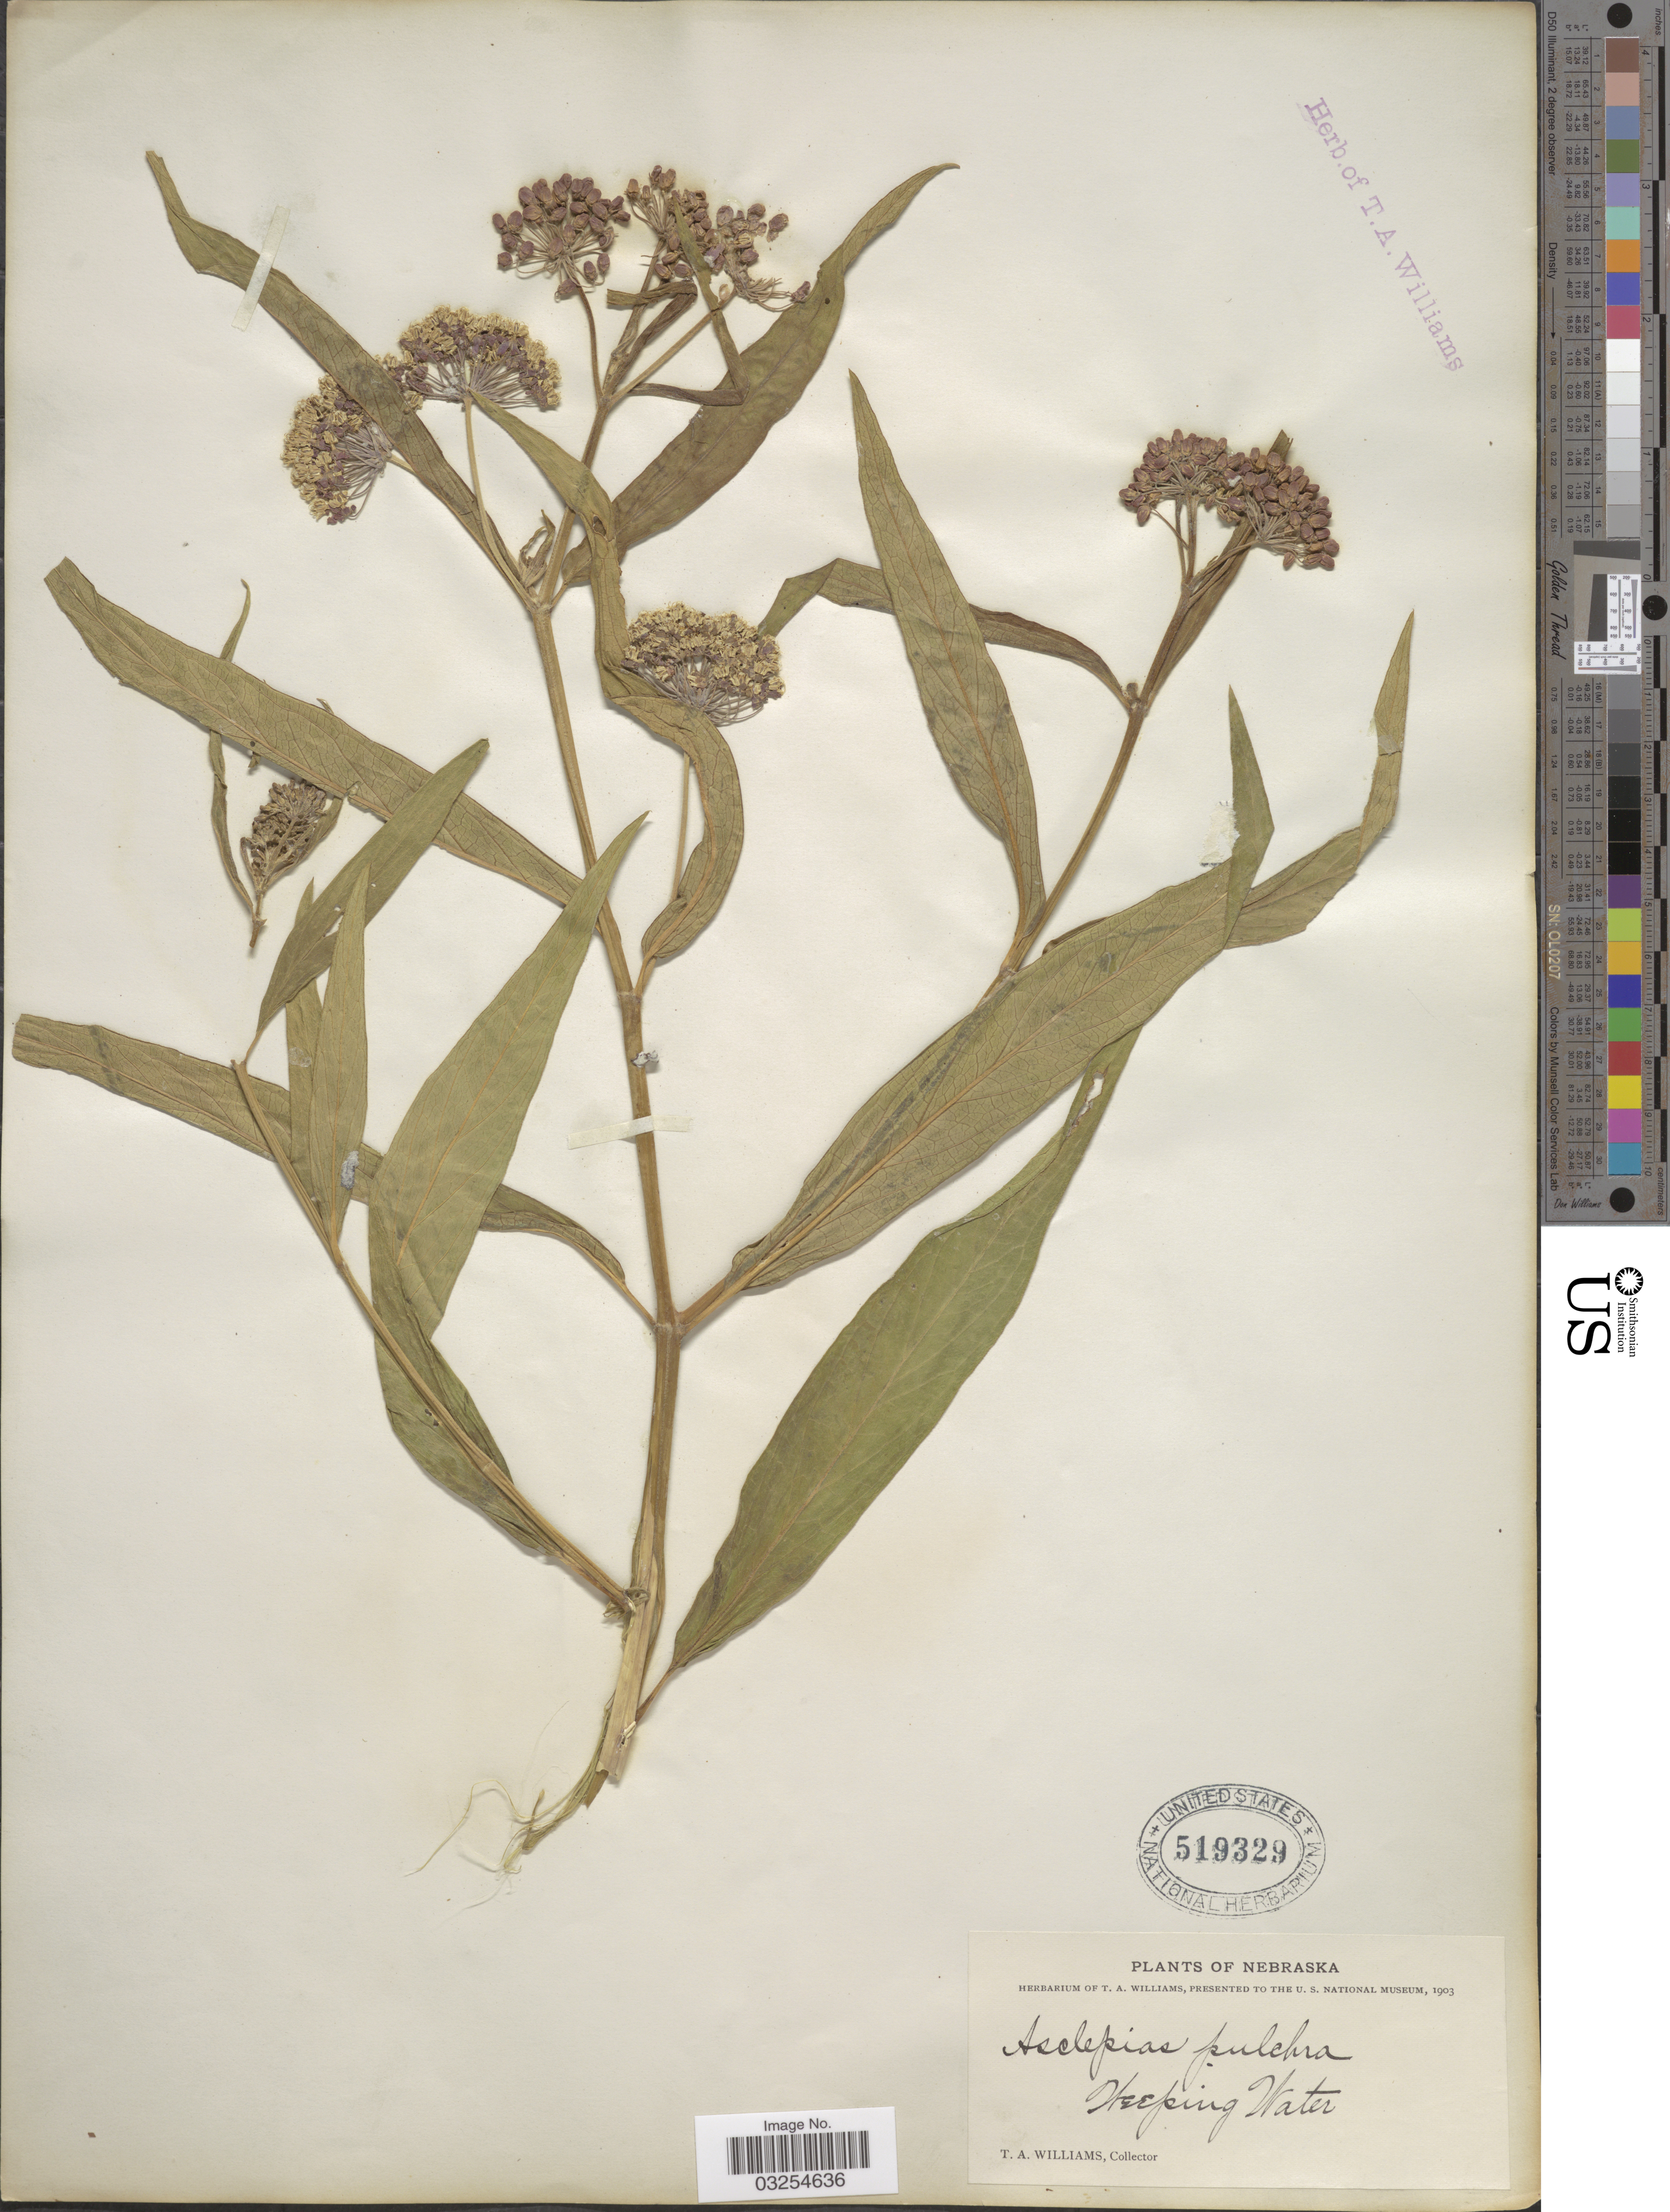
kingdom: Plantae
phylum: Tracheophyta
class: Magnoliopsida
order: Gentianales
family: Apocynaceae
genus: Asclepias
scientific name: Asclepias incarnata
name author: L.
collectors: T. Williams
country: United States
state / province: Nebraska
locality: Weeping Water.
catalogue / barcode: US 519329